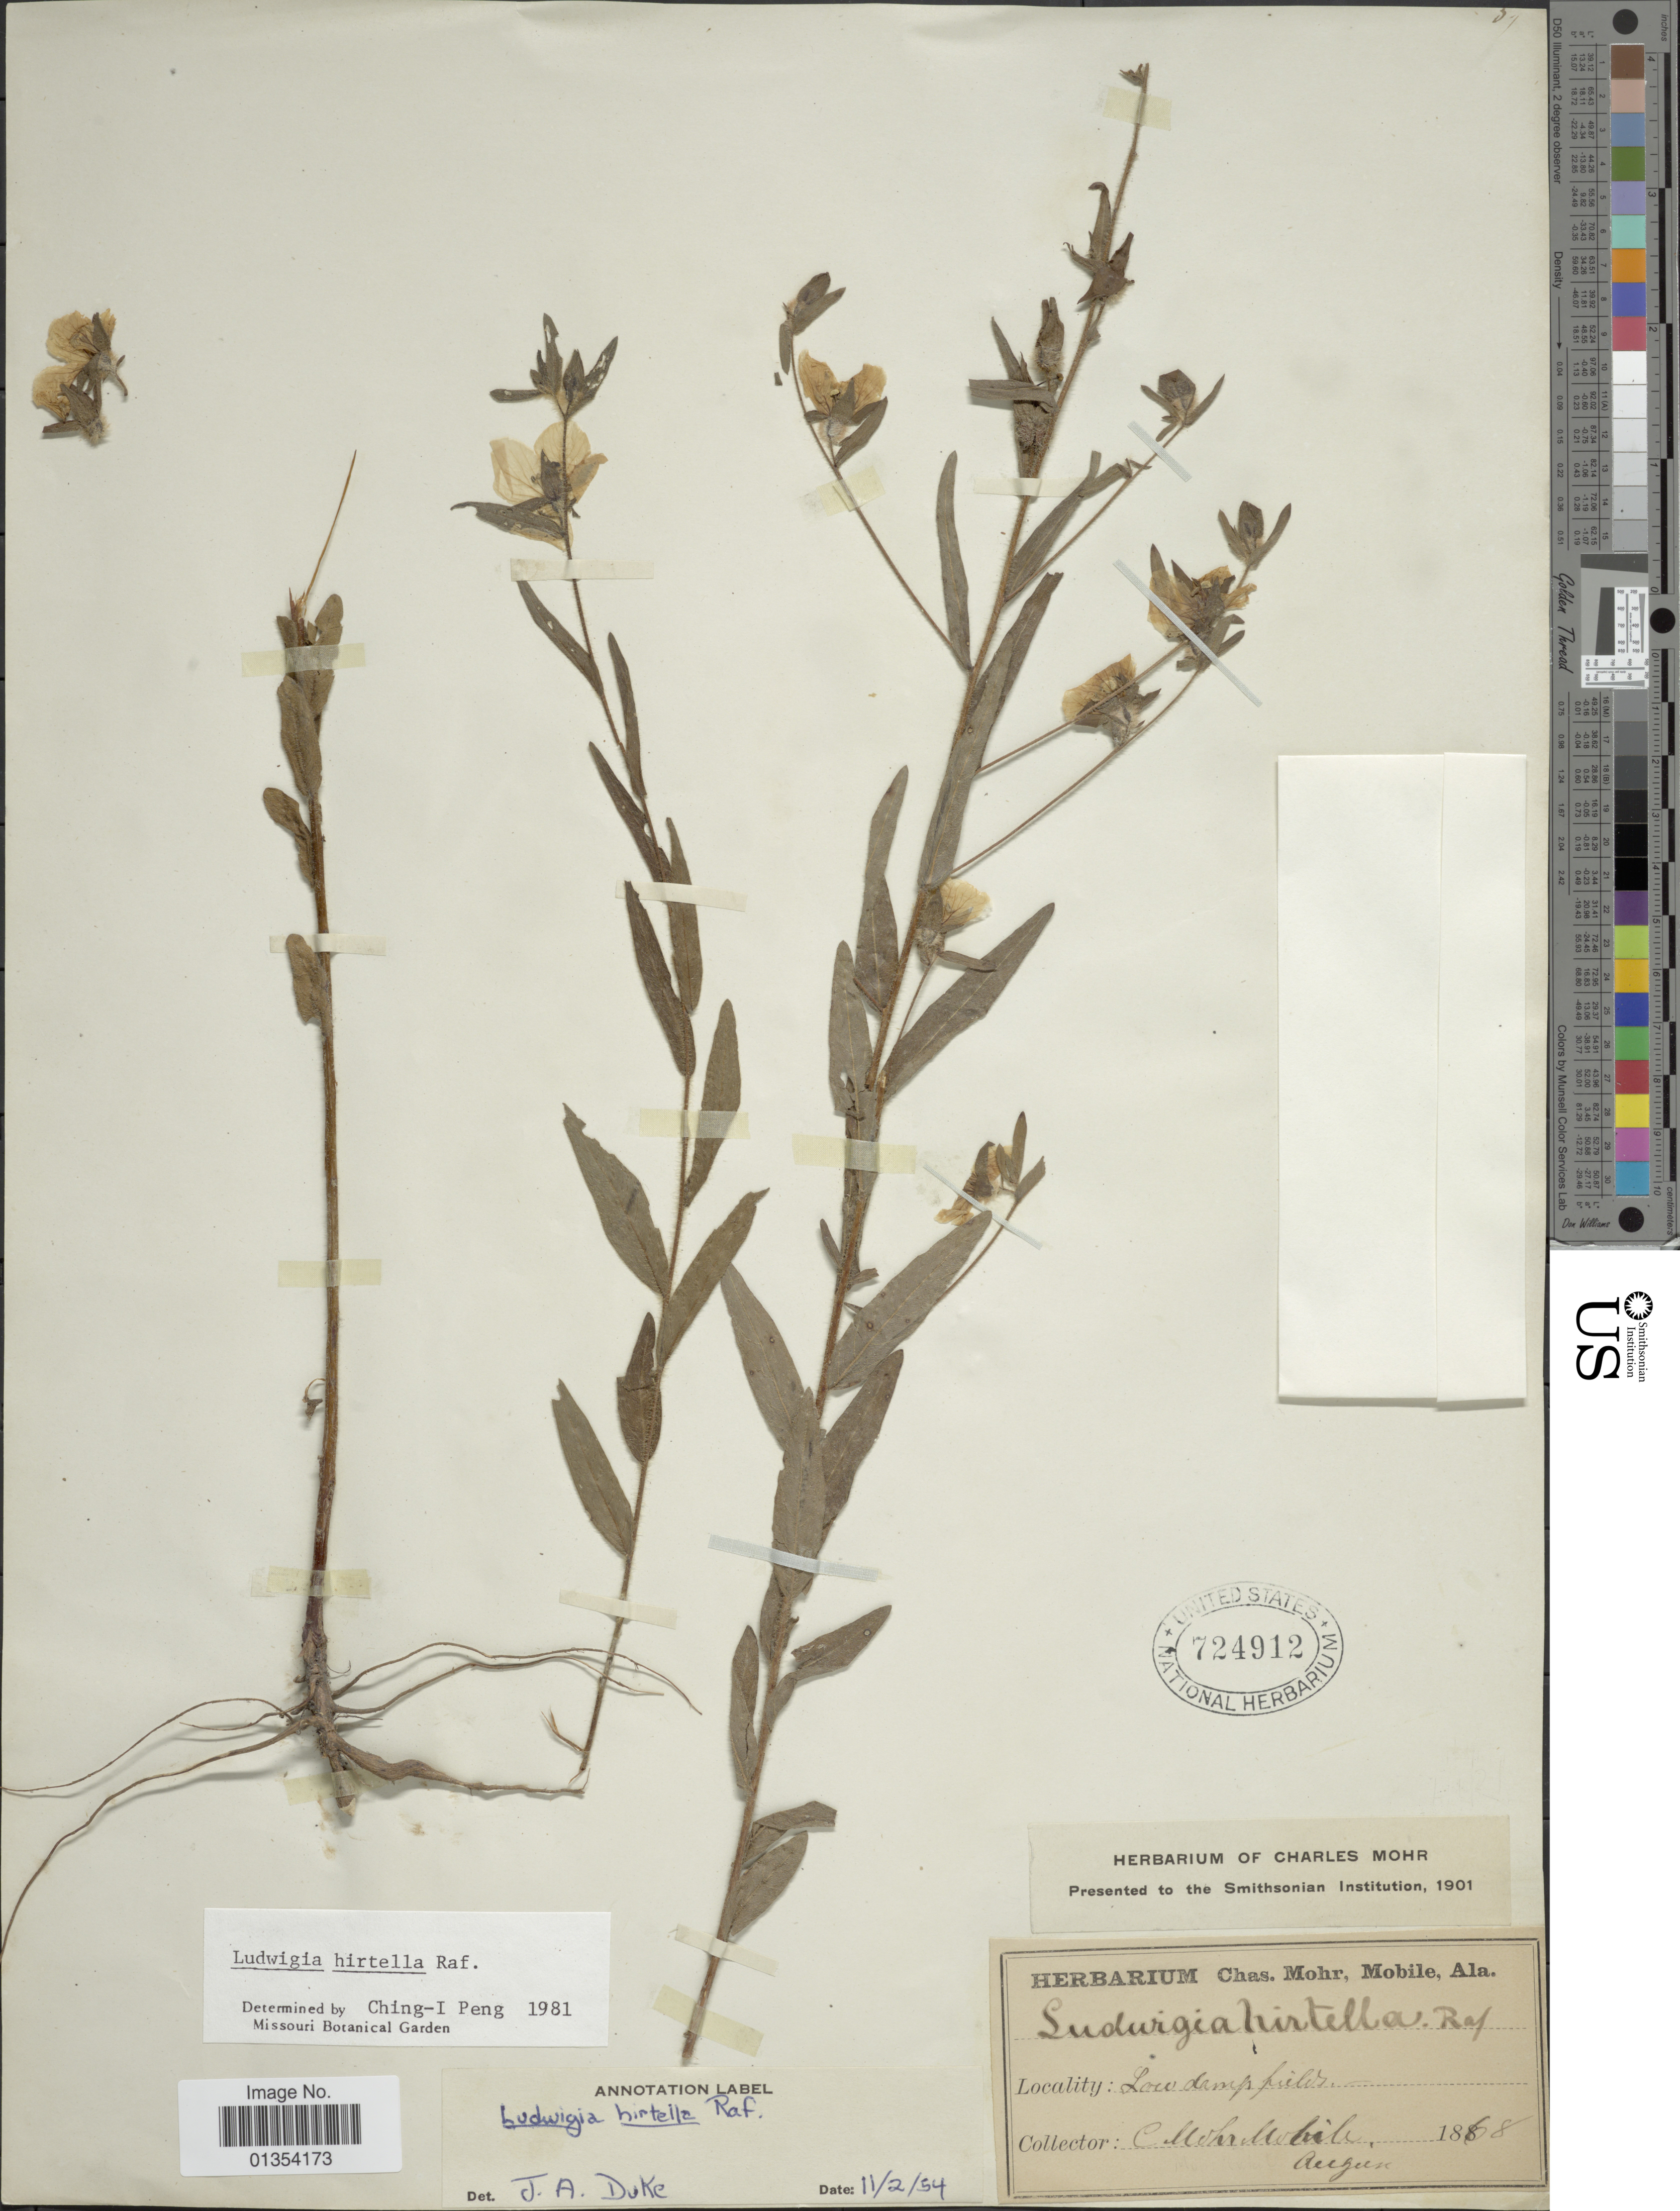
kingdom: Plantae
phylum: Tracheophyta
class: Magnoliopsida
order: Myrtales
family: Onagraceae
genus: Ludwigia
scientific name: Ludwigia hirtella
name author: Raf.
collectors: C. T. Mohr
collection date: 1868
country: United States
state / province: Alabama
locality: Low damp fields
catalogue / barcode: US 724912